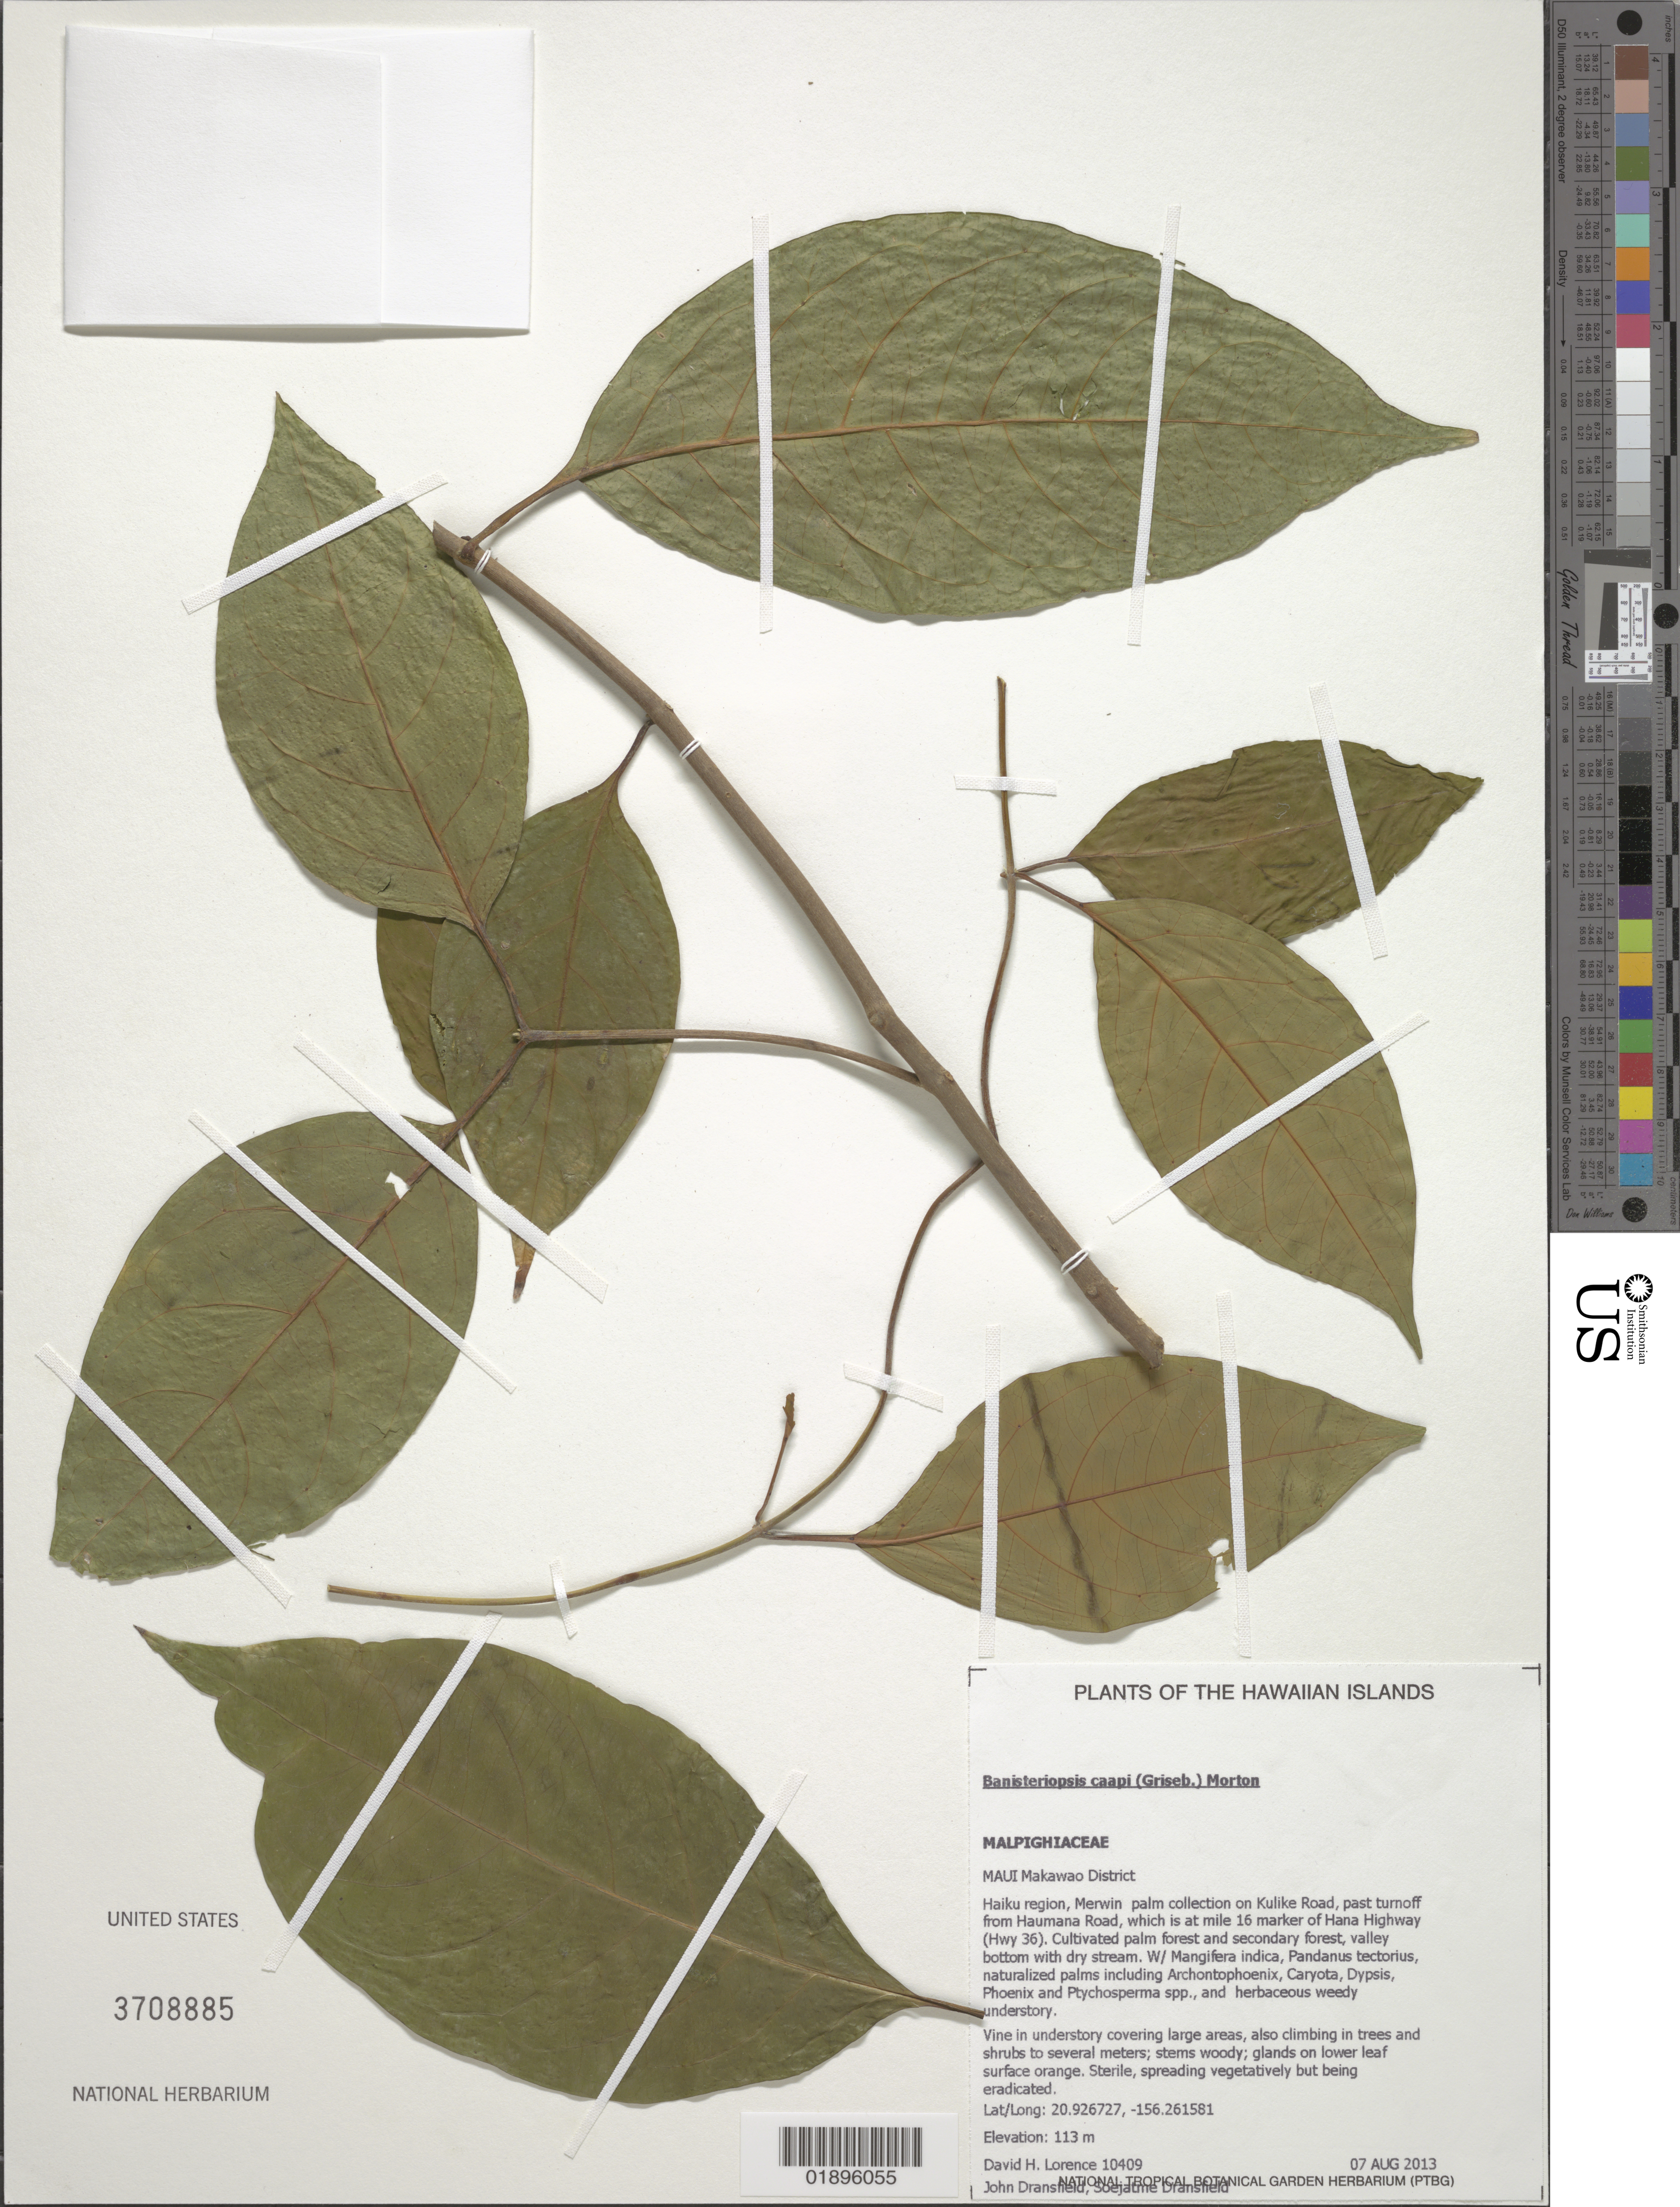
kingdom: Plantae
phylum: Tracheophyta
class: Magnoliopsida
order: Malpighiales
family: Malpighiaceae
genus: Banisteriopsis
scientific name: Banisteriopsis caapi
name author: (Spruce ex Griseb.) C.V. Morton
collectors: D. Lorence, J. Dransfield & S. Dransfield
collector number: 10409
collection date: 2013-08-07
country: United States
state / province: Hawaii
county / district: Maui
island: Maui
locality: Makawao District, Haiku region, Merwin, palm collection on Kulike road, past turnoff from Haumana Road, which is at mile 16 marker of Hana Highway (Hwy 36).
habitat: Cultivated palm forest and secondary forest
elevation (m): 113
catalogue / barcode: US 3708885